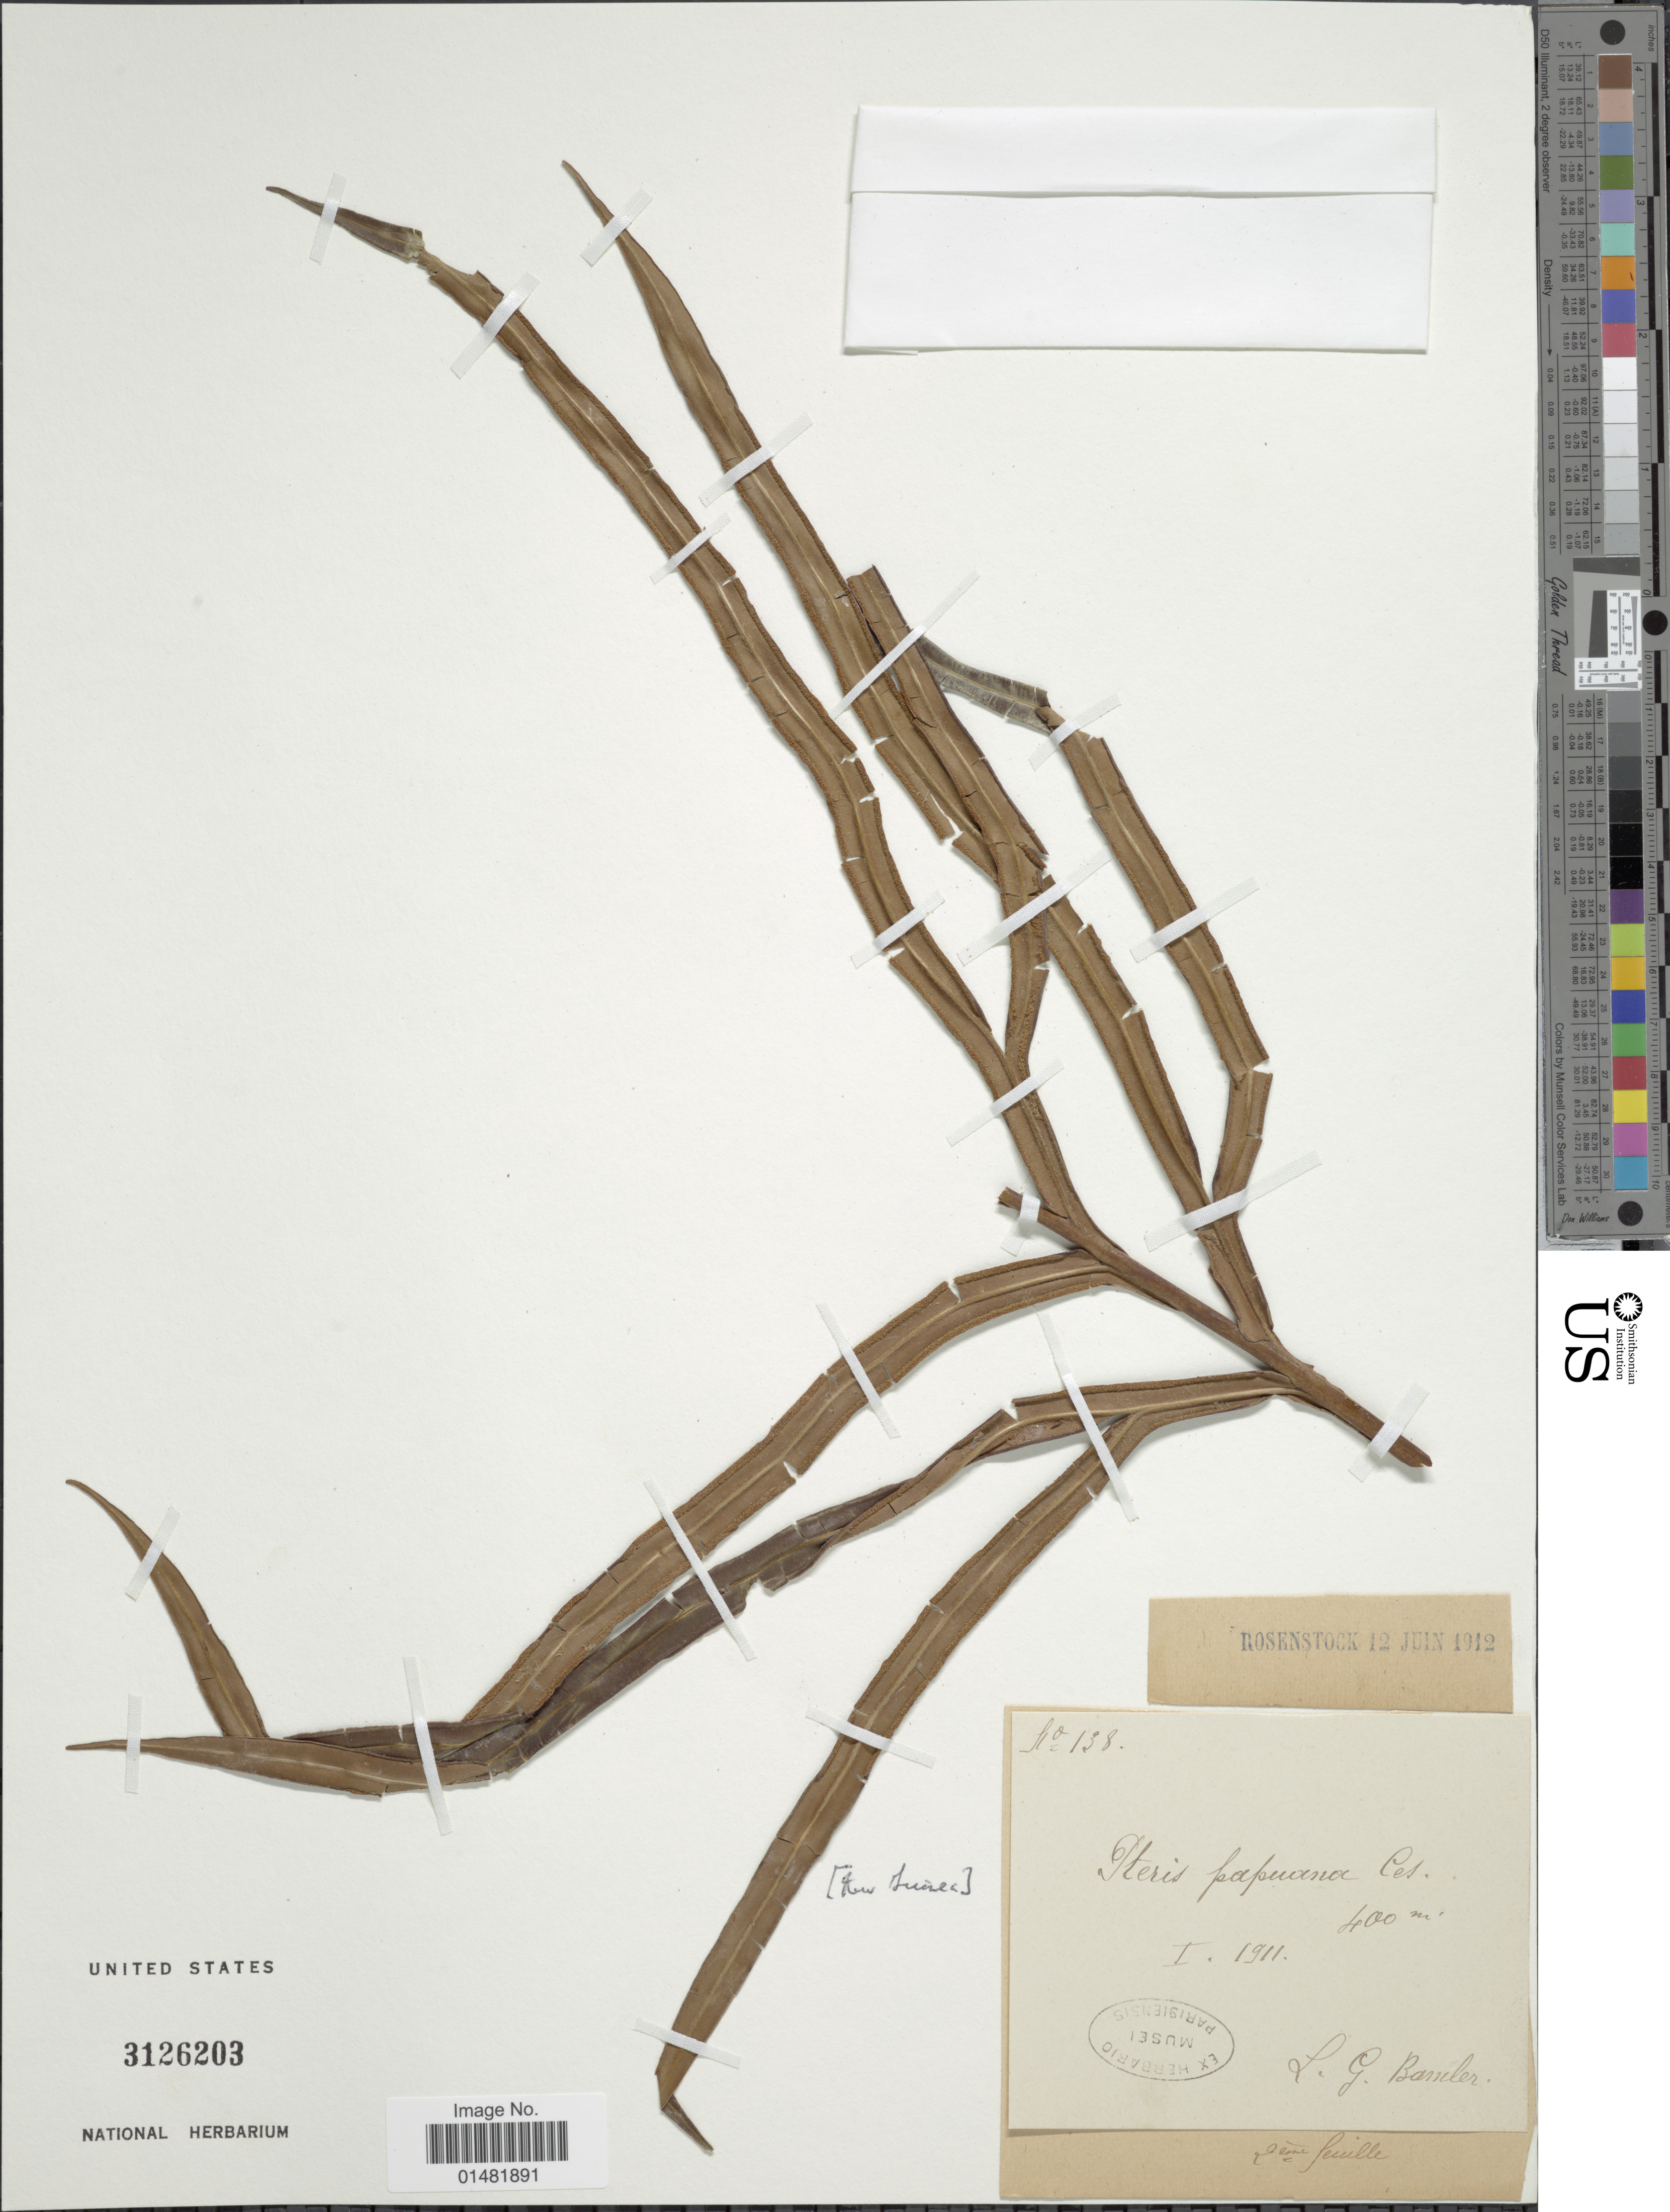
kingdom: Plantae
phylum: Tracheophyta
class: Polypodiopsida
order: Polypodiales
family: Pteridaceae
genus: Pteris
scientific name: Pteris pacifica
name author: Hieron.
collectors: G. Bamler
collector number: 138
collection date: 1911-01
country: Papua New Guinea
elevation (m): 400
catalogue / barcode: US 3126203